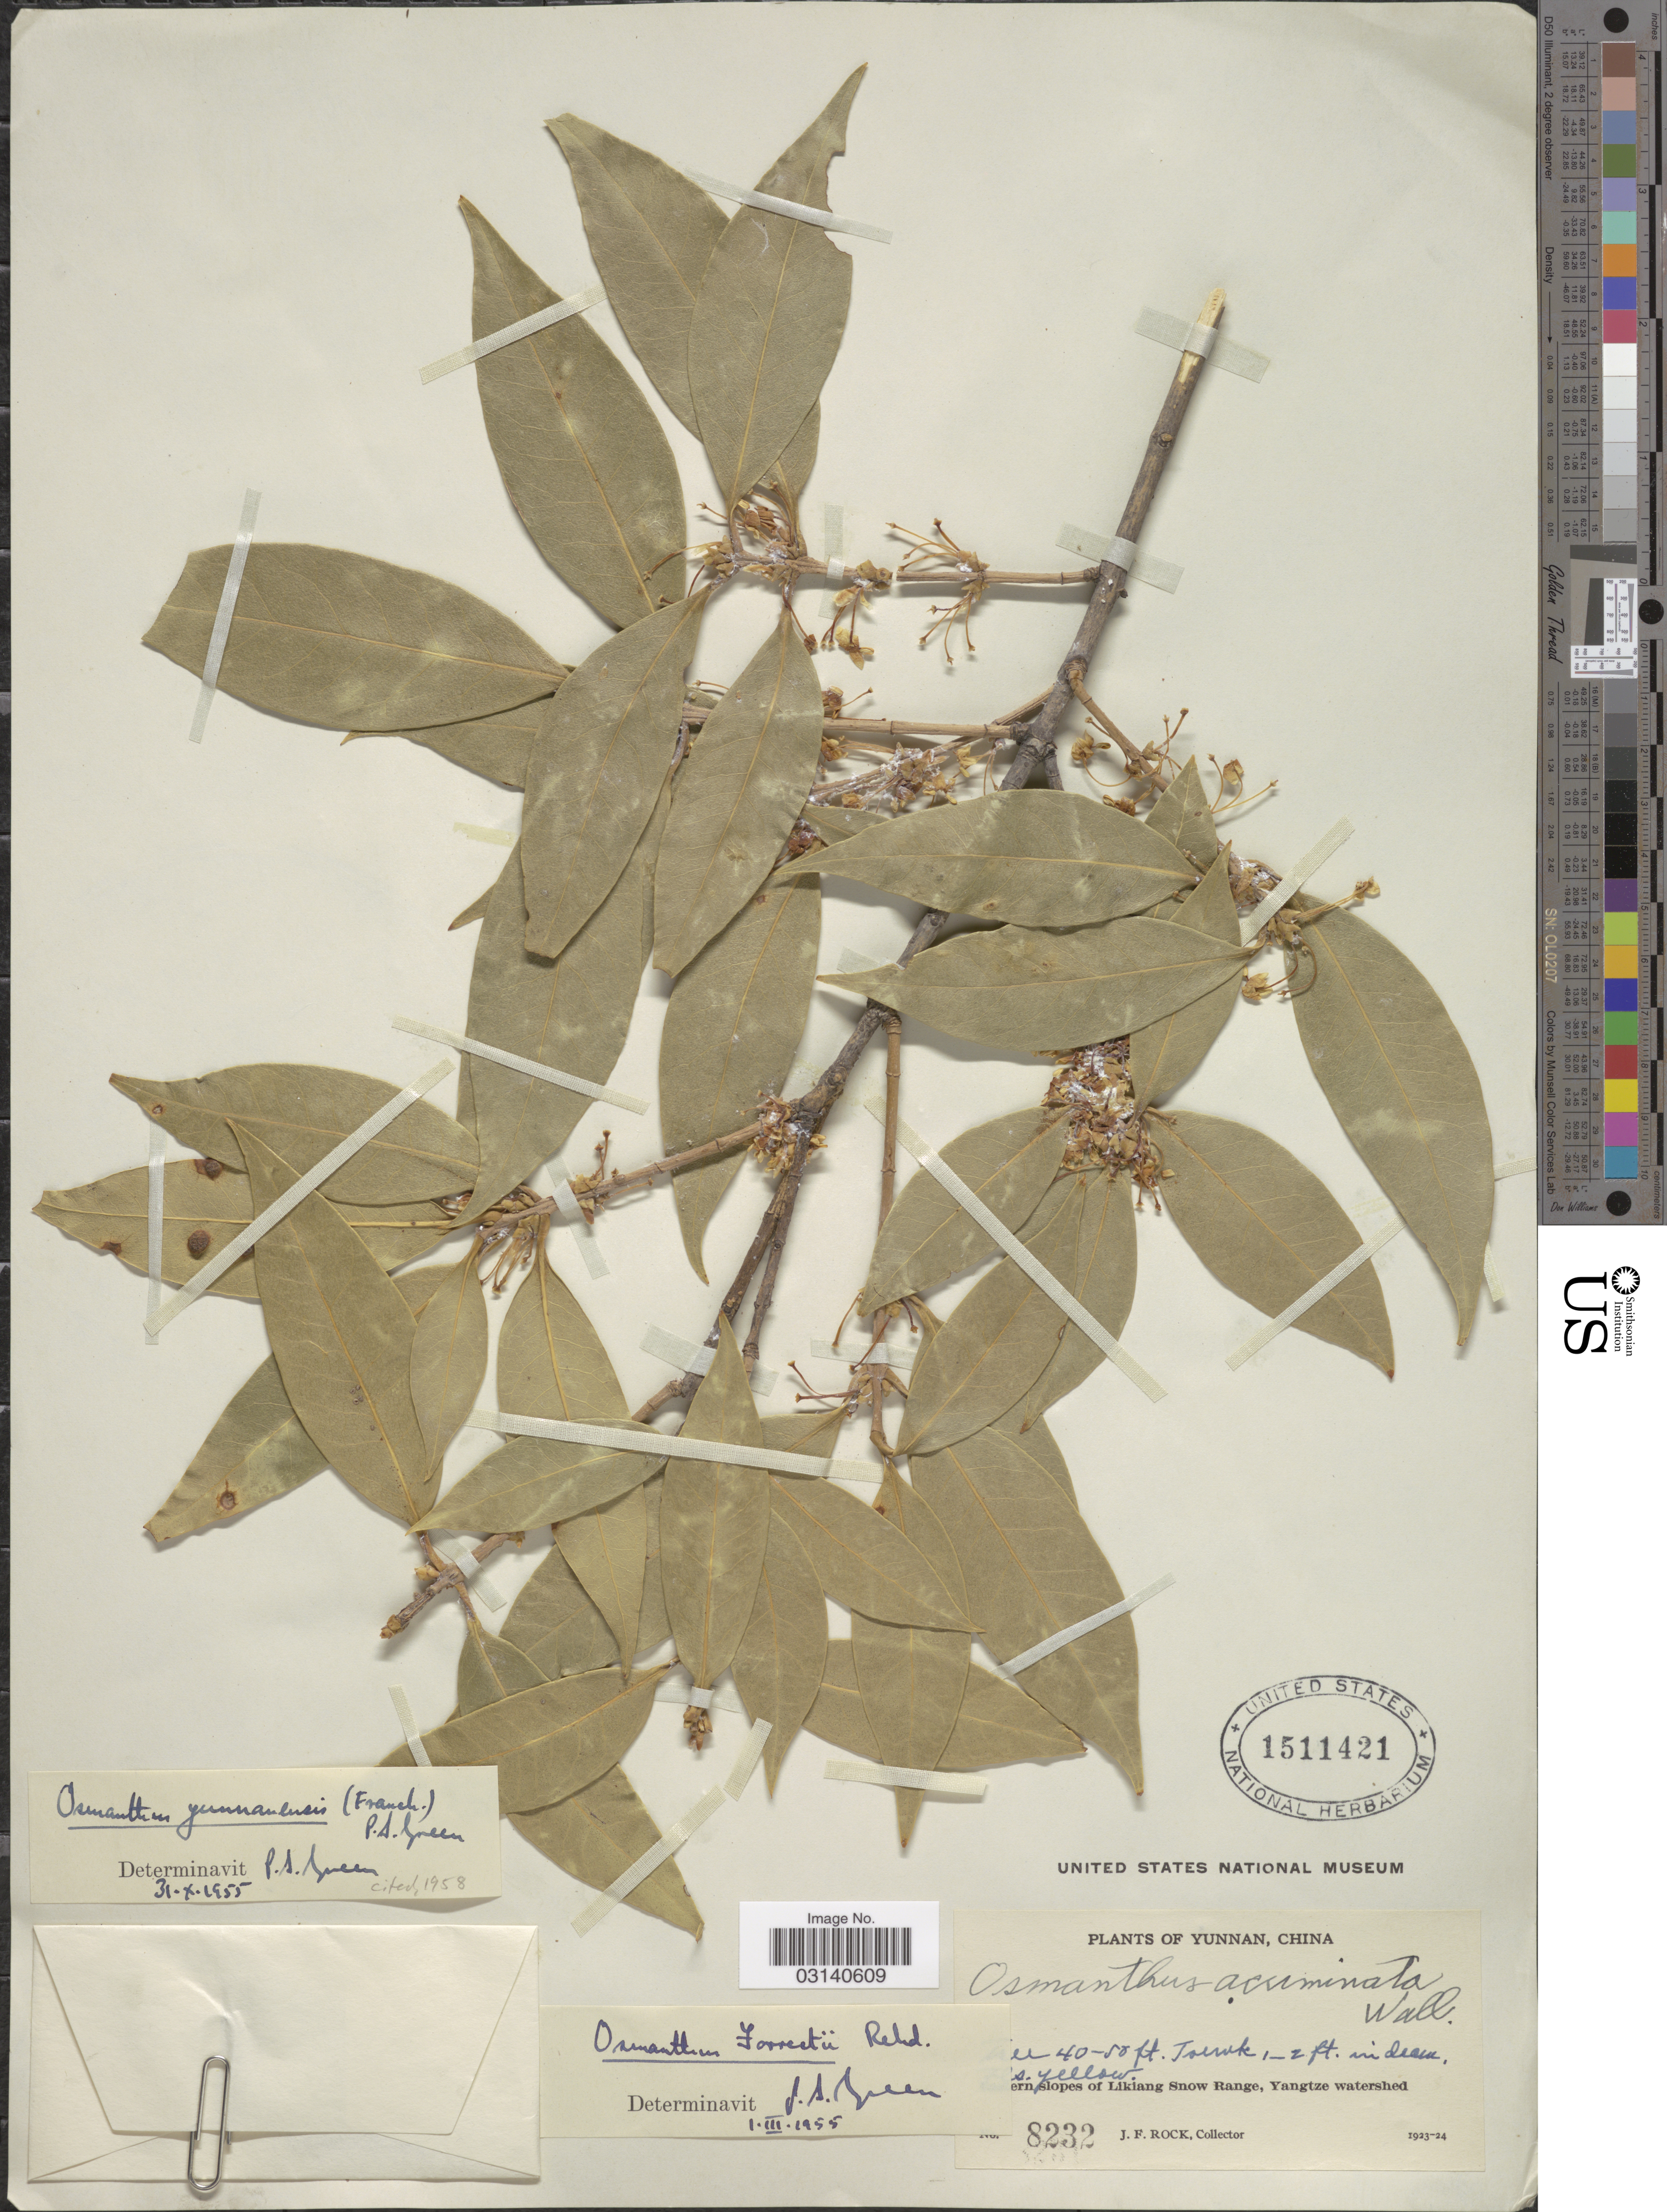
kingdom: Plantae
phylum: Tracheophyta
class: Magnoliopsida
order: Lamiales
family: Oleaceae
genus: Osmanthus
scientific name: Osmanthus yunnanensis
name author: (Franch.) P.S. Green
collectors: J. Rock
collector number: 8232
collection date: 1923/1924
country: China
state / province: Yunnan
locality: [illegible text]ern slopes of Likiang Snow Range, Yangtze watershed.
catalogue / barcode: US 1511421